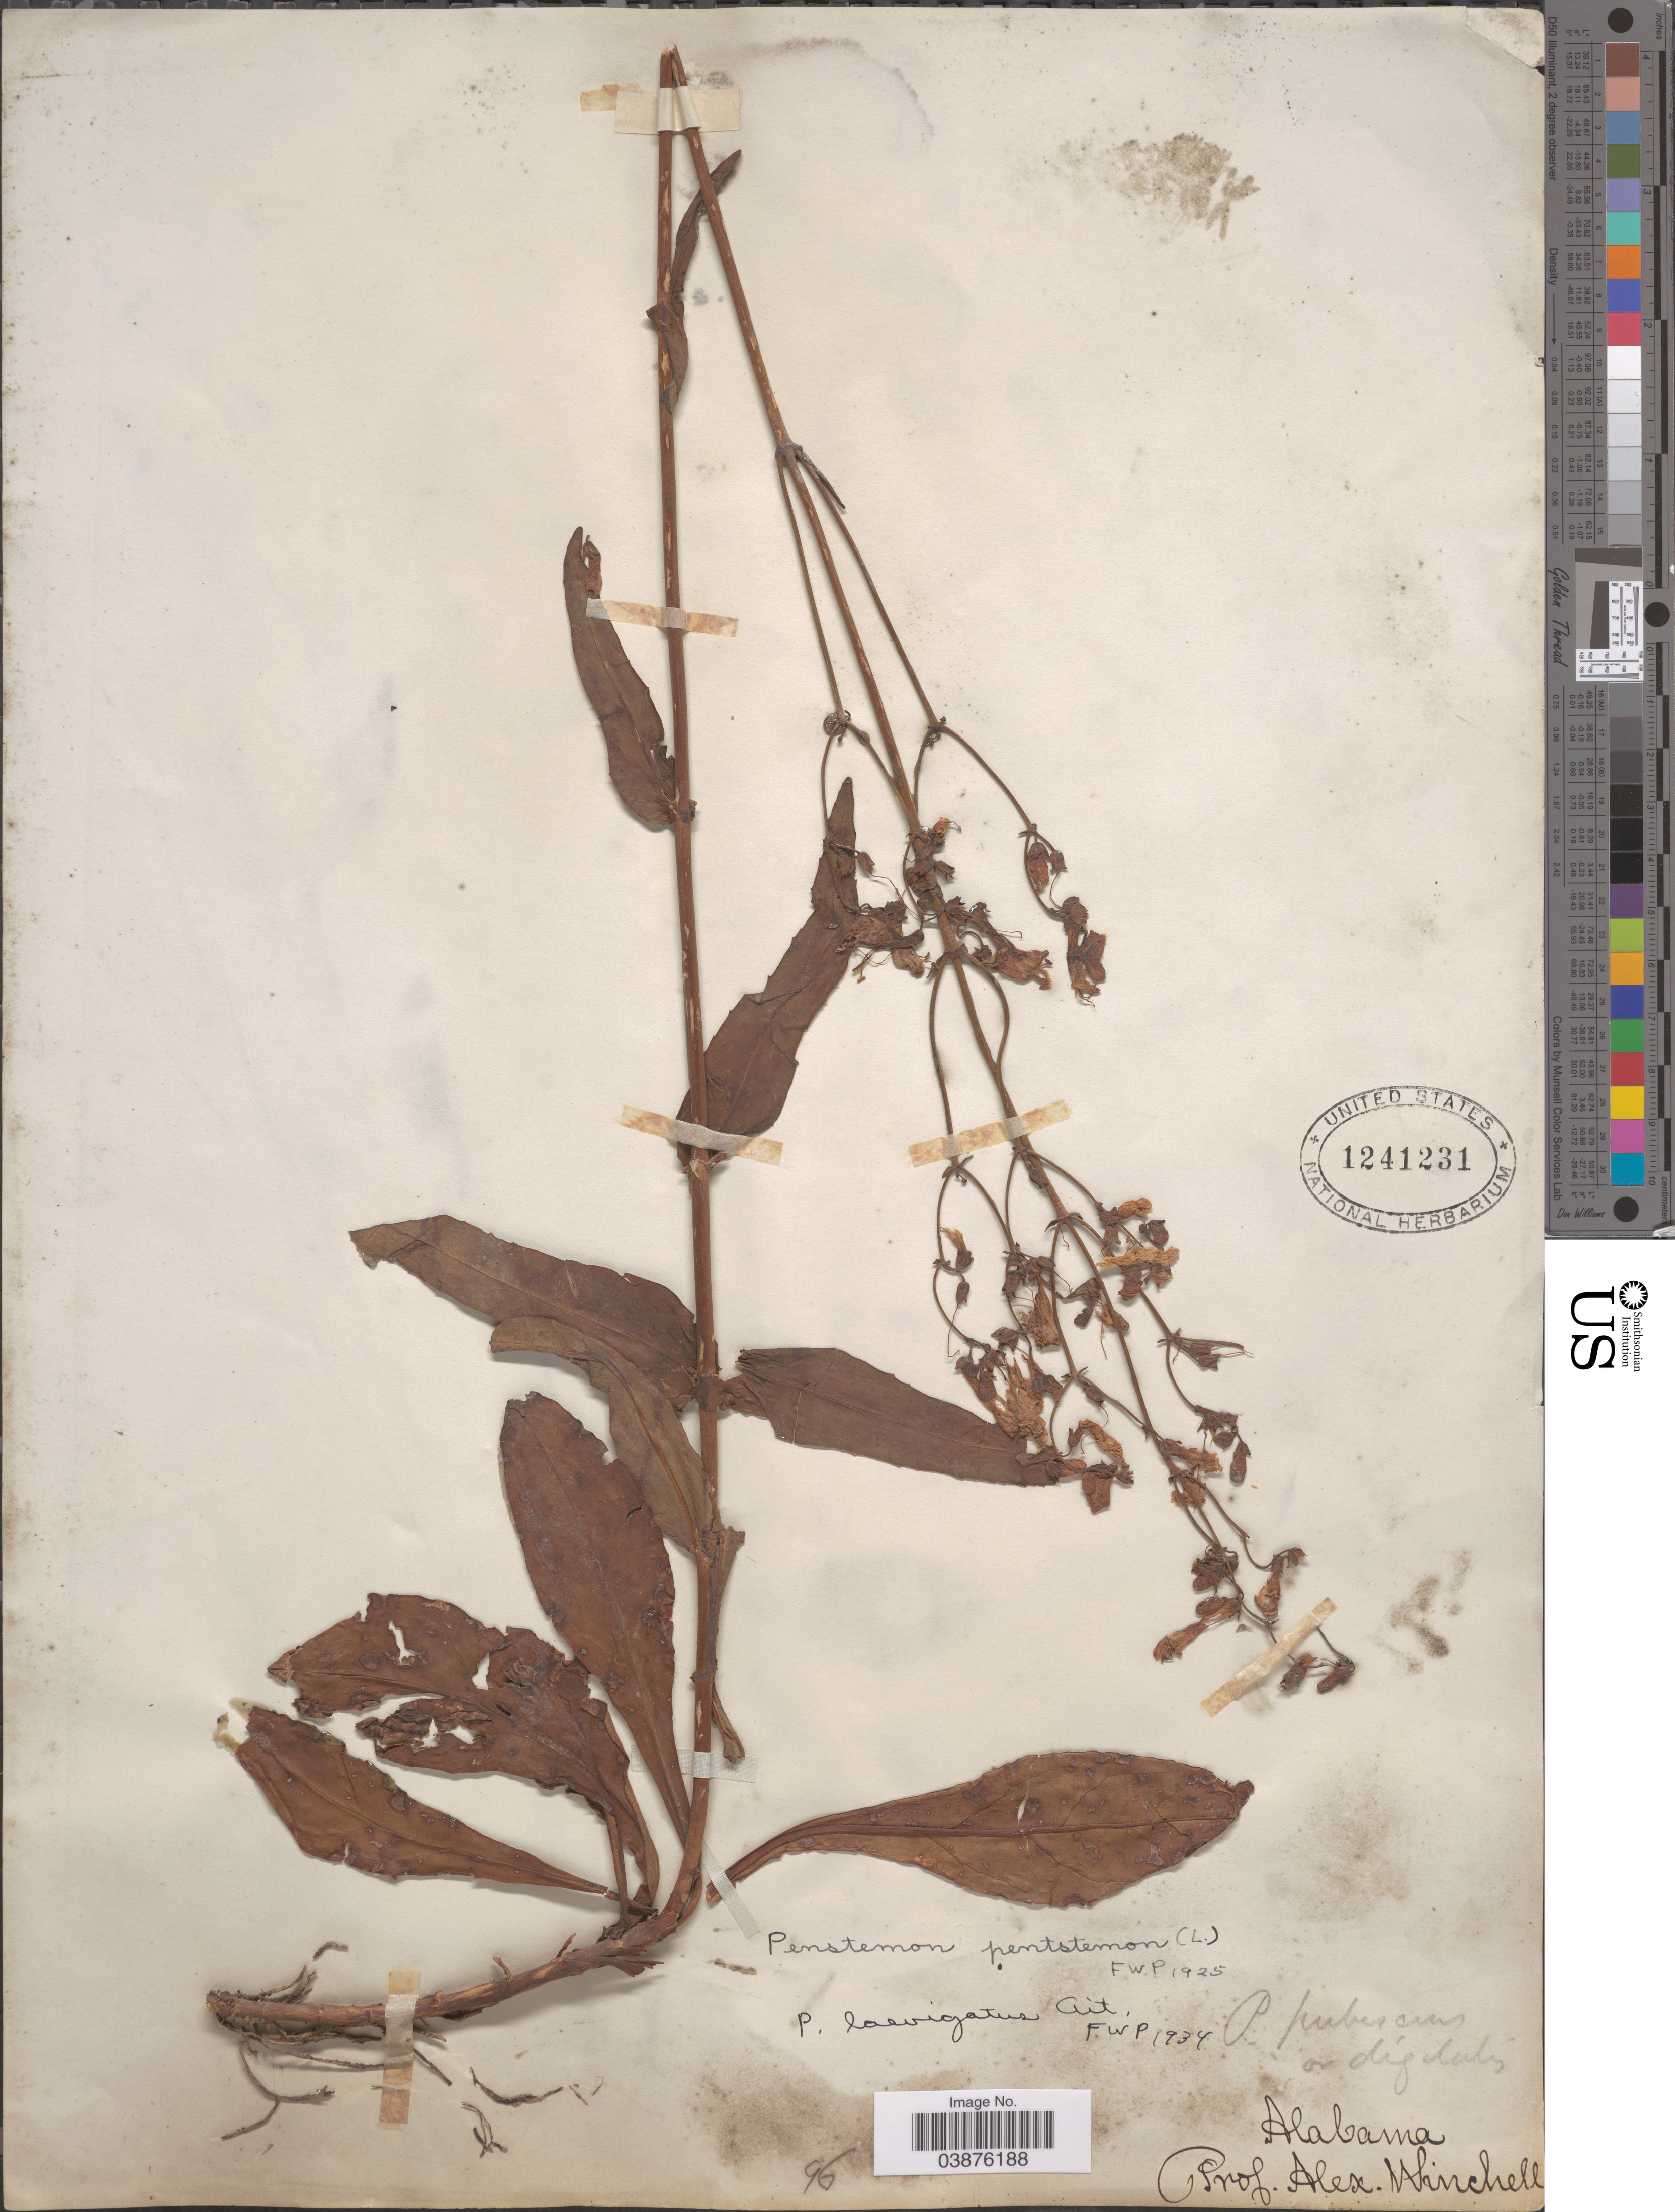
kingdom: Plantae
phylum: Tracheophyta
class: Magnoliopsida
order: Lamiales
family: Plantaginaceae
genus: Penstemon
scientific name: Penstemon laevigatus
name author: Aiton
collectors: A. Whinchell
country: United States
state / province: Alabama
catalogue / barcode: US 1241231